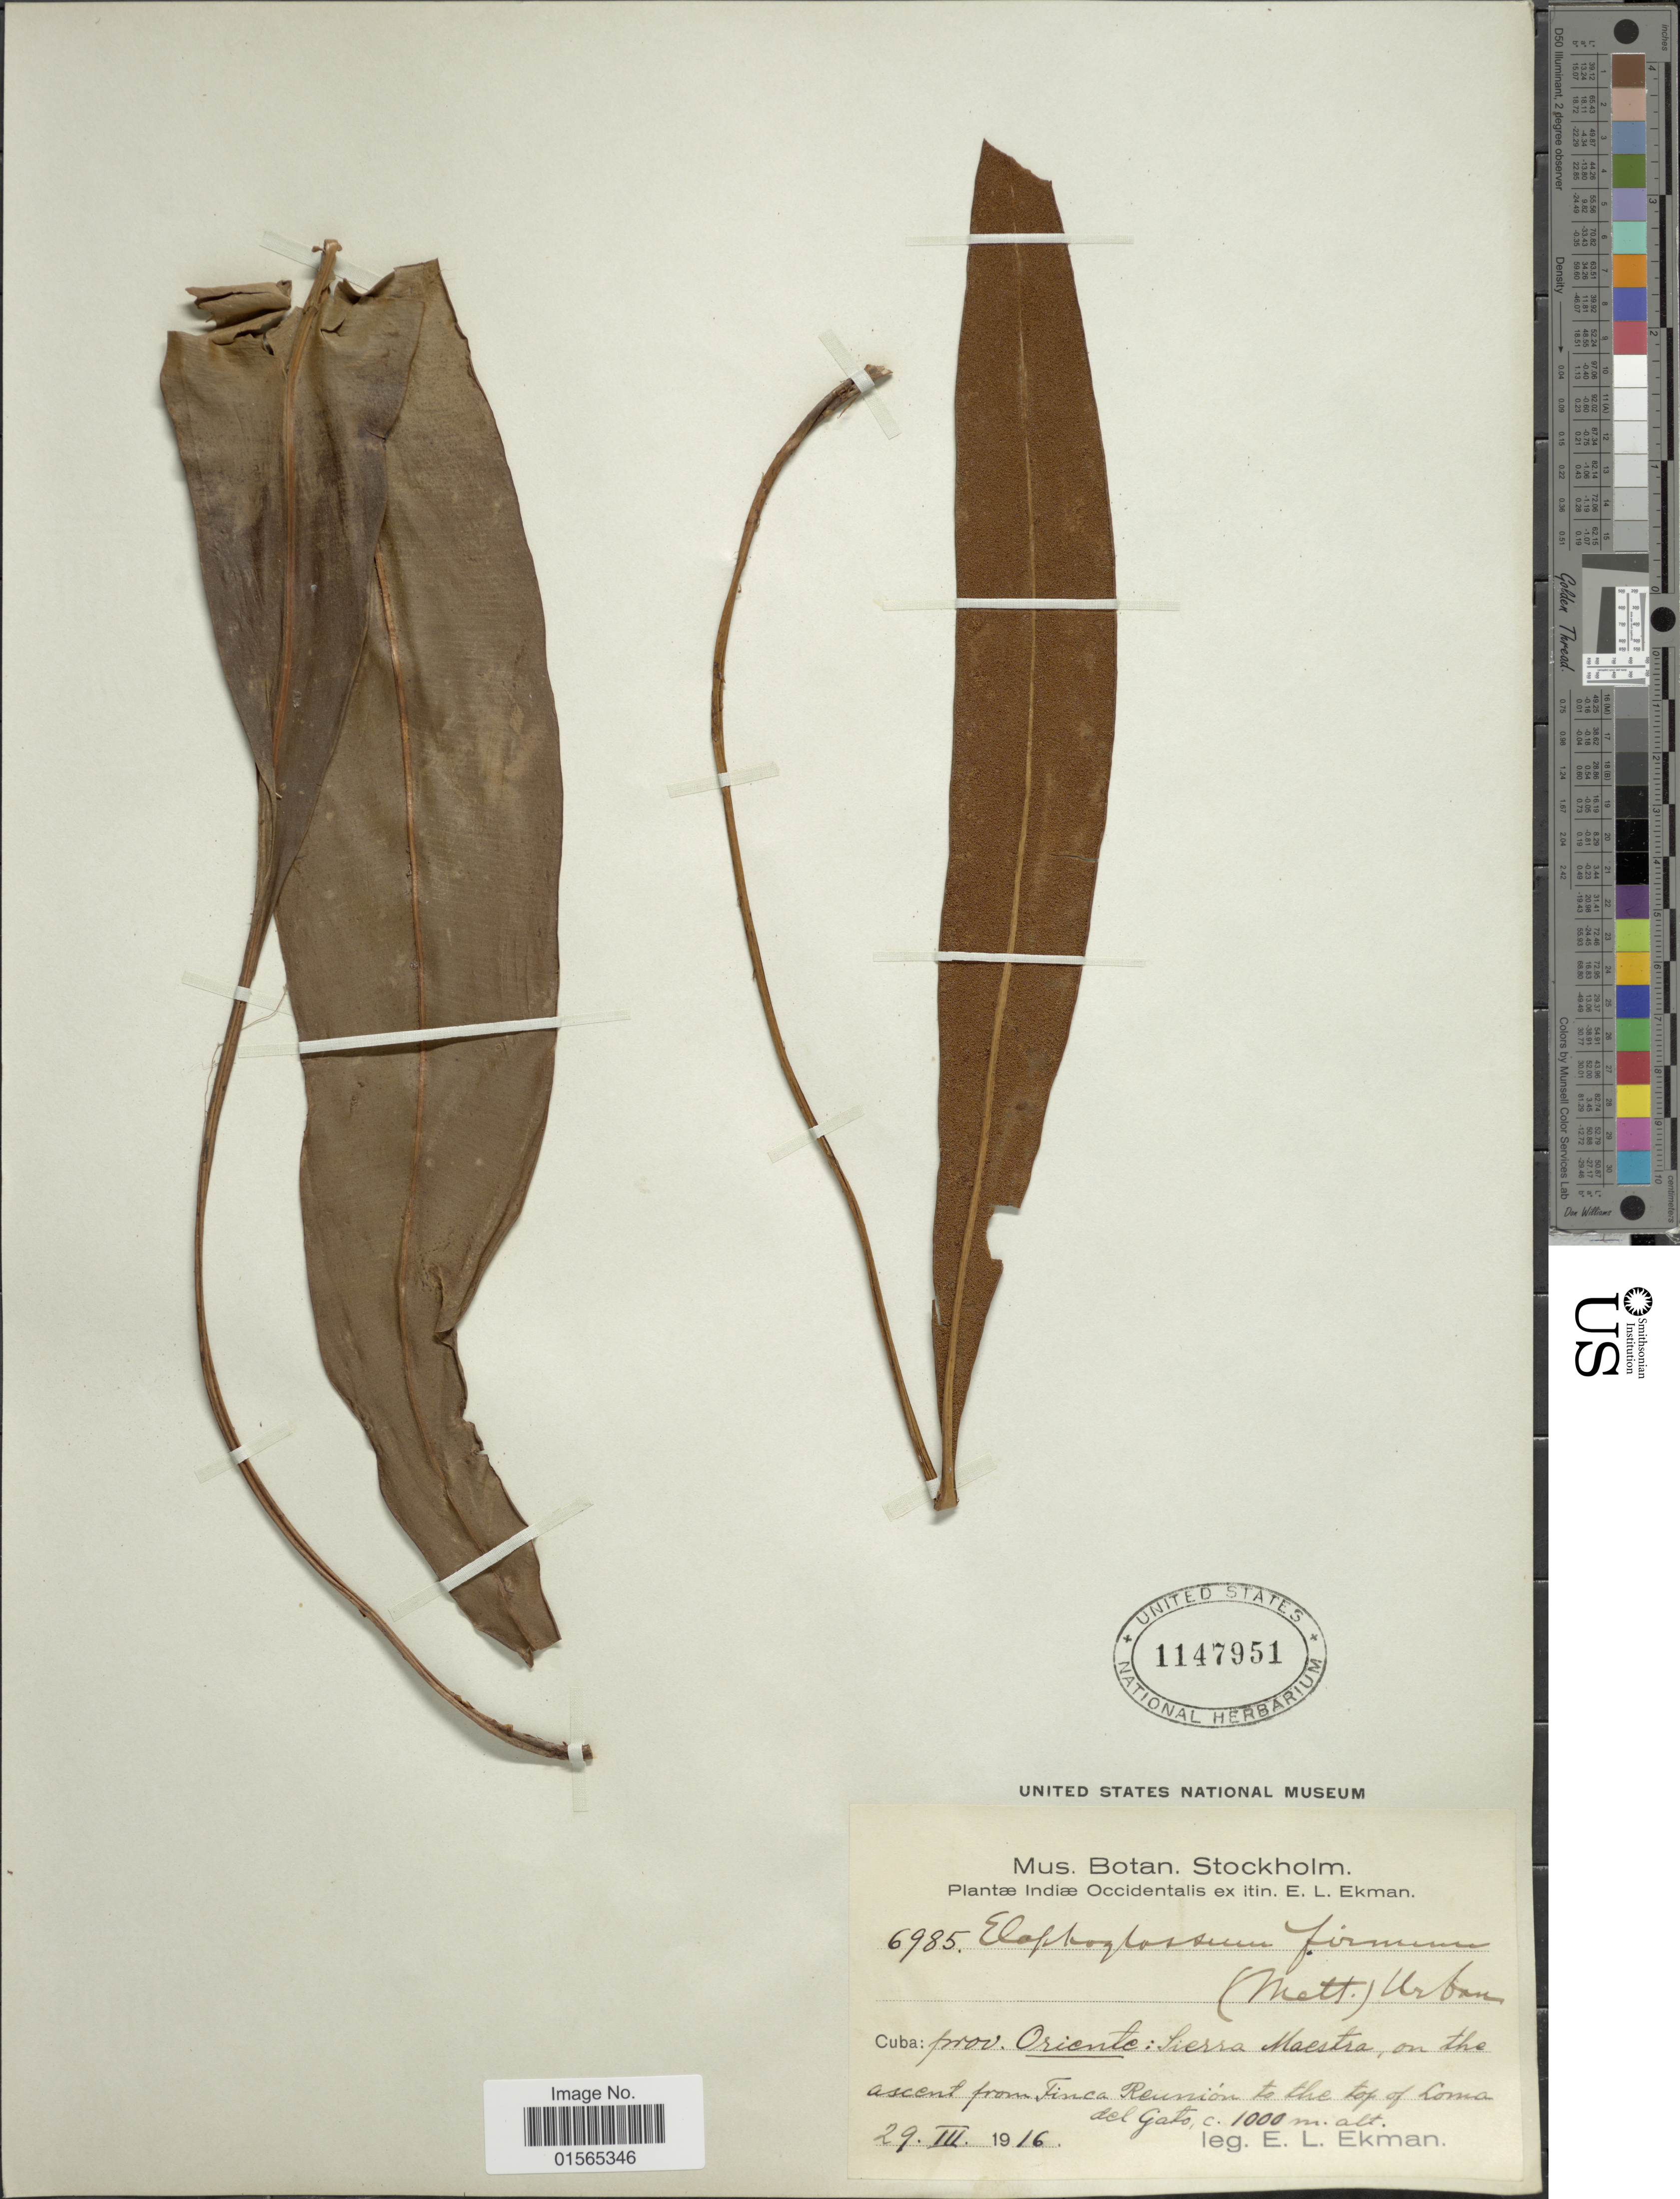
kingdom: Plantae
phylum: Tracheophyta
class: Polypodiopsida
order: Polypodiales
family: Dryopteridaceae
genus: Elaphoglossum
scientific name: Elaphoglossum firmum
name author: (Mett.) Urb.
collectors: E. L. Ekman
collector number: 6985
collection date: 1916-03-29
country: Cuba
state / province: Oriente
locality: Sierra Meastra, on the ascent from Finca Reunion to the top of Loma del Gato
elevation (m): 1000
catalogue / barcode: US 1147951